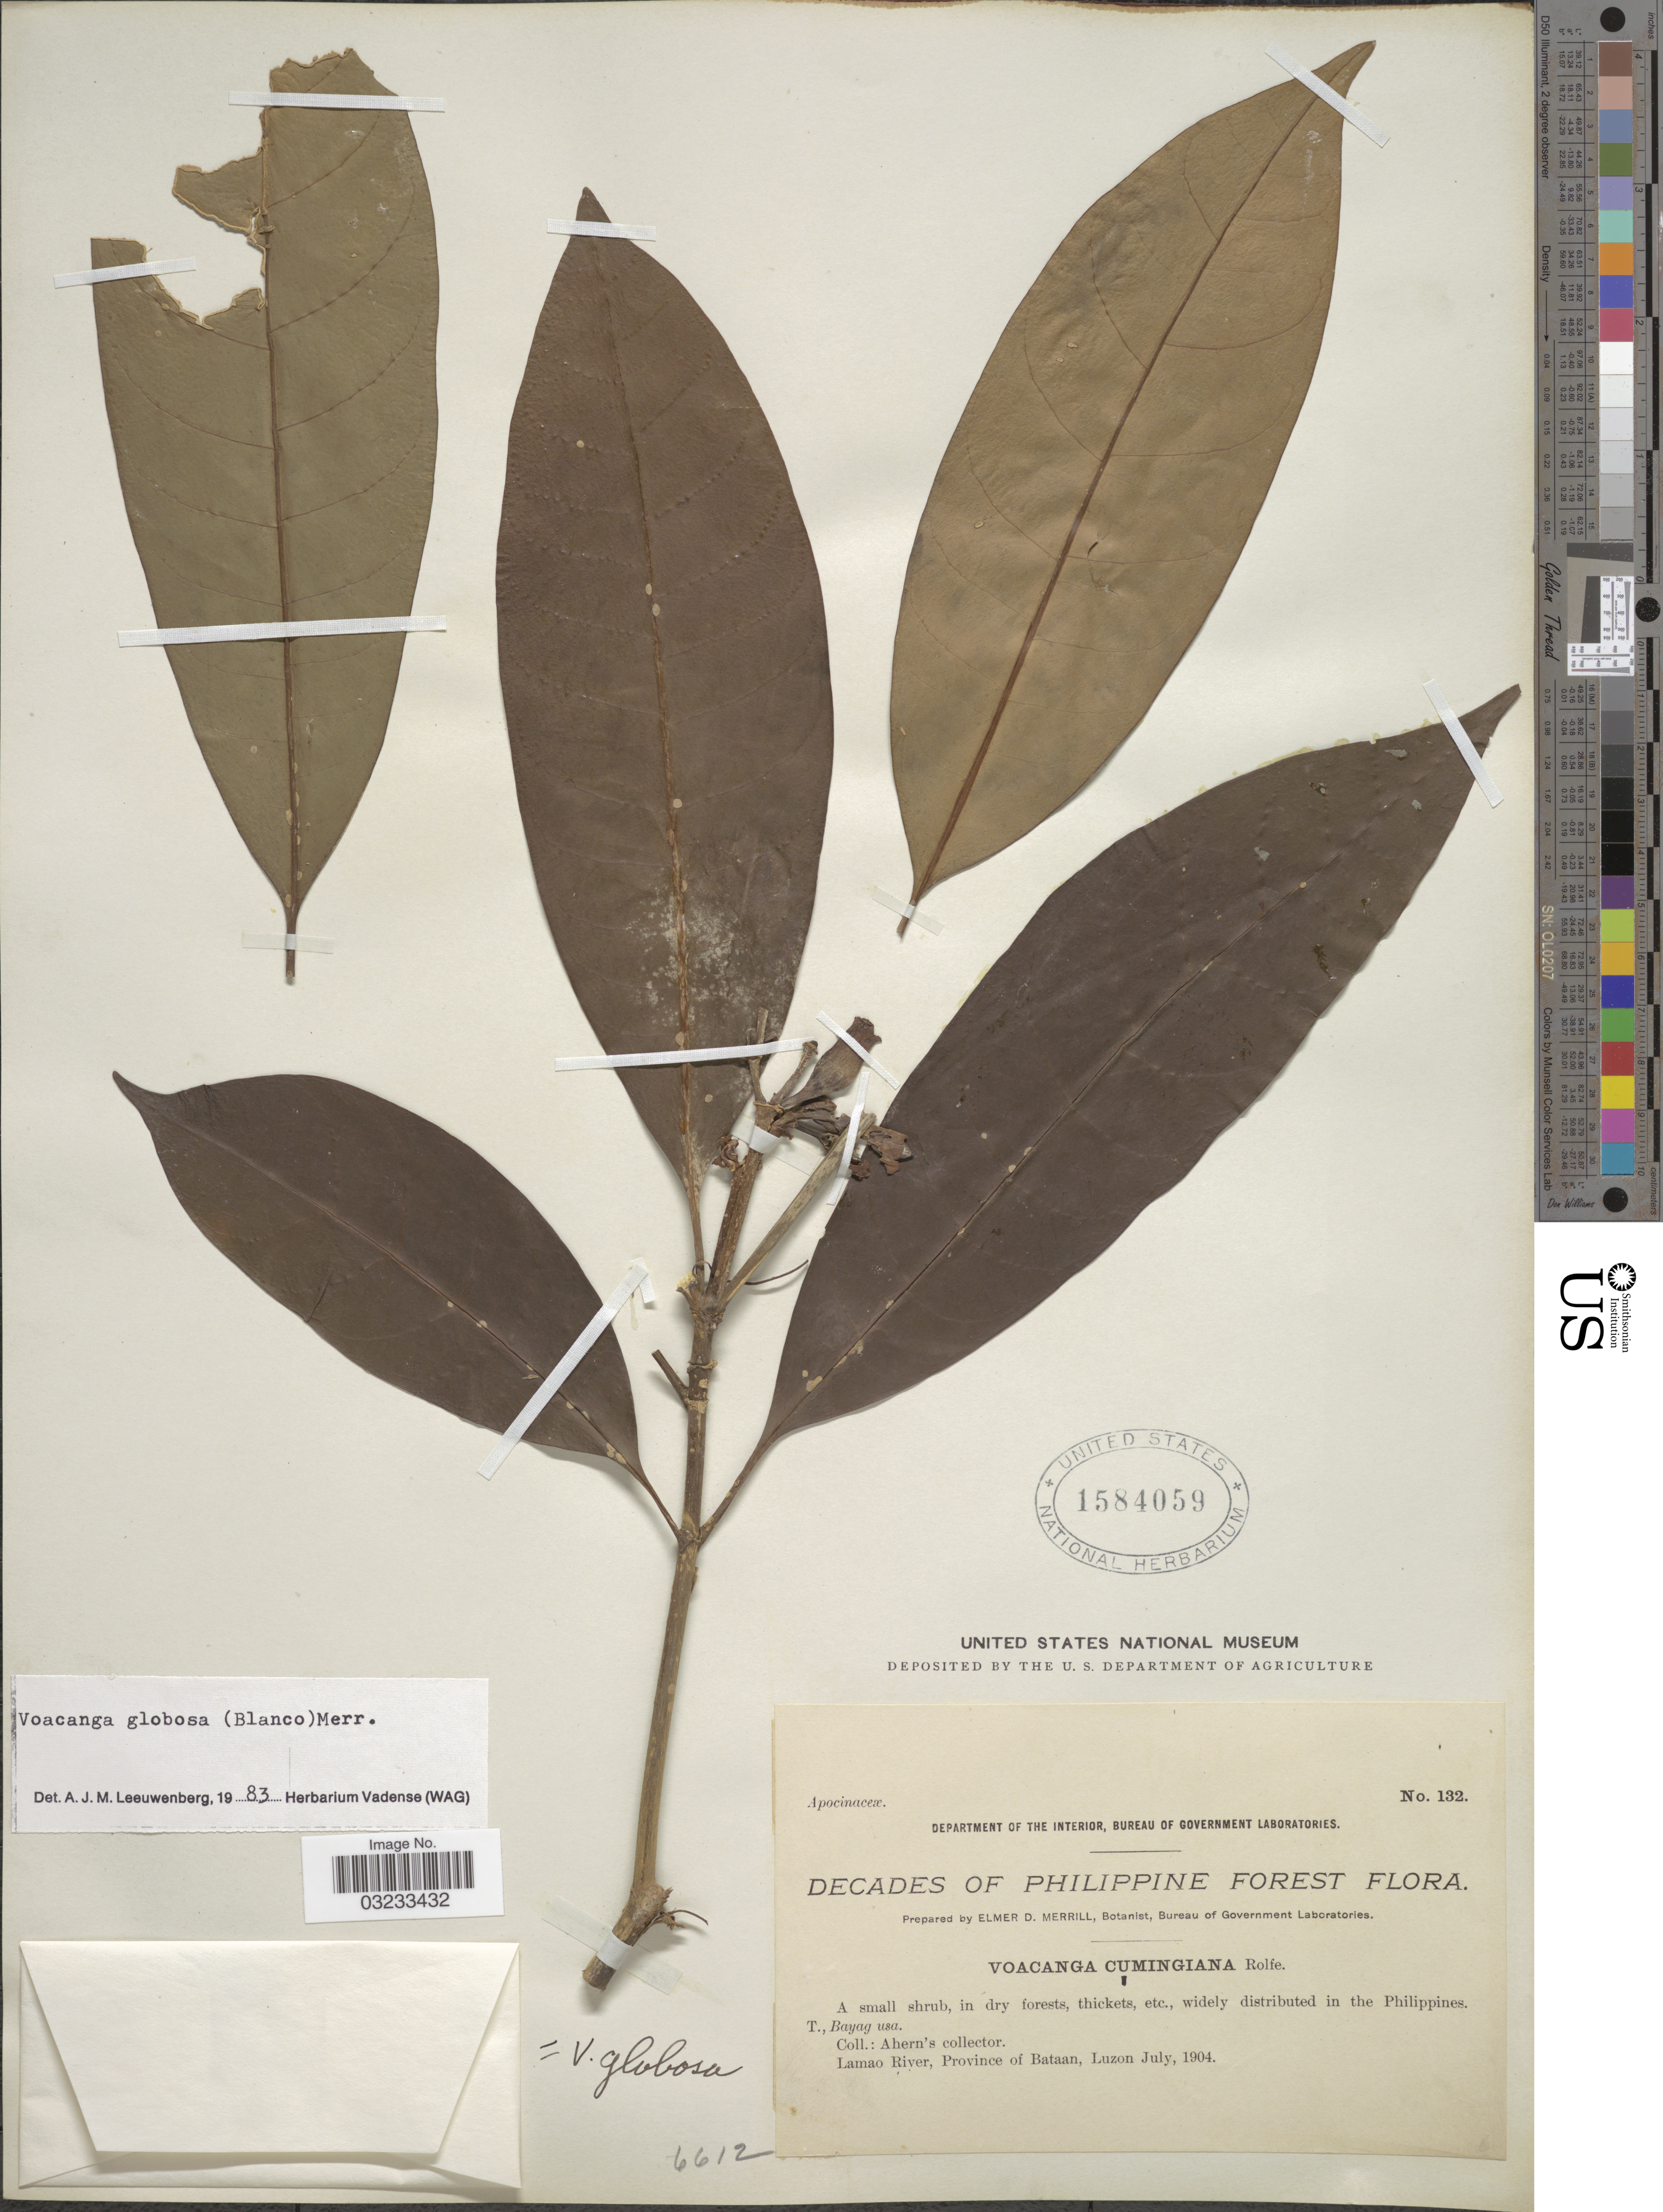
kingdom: Plantae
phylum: Tracheophyta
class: Magnoliopsida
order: Gentianales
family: Apocynaceae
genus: Voacanga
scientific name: Voacanga globosa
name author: (Blanco) Merr.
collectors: -. Ahern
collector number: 132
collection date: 1904-07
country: Philippines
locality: Lamao River, Province of Bataan, Luzon.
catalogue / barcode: US 1584059